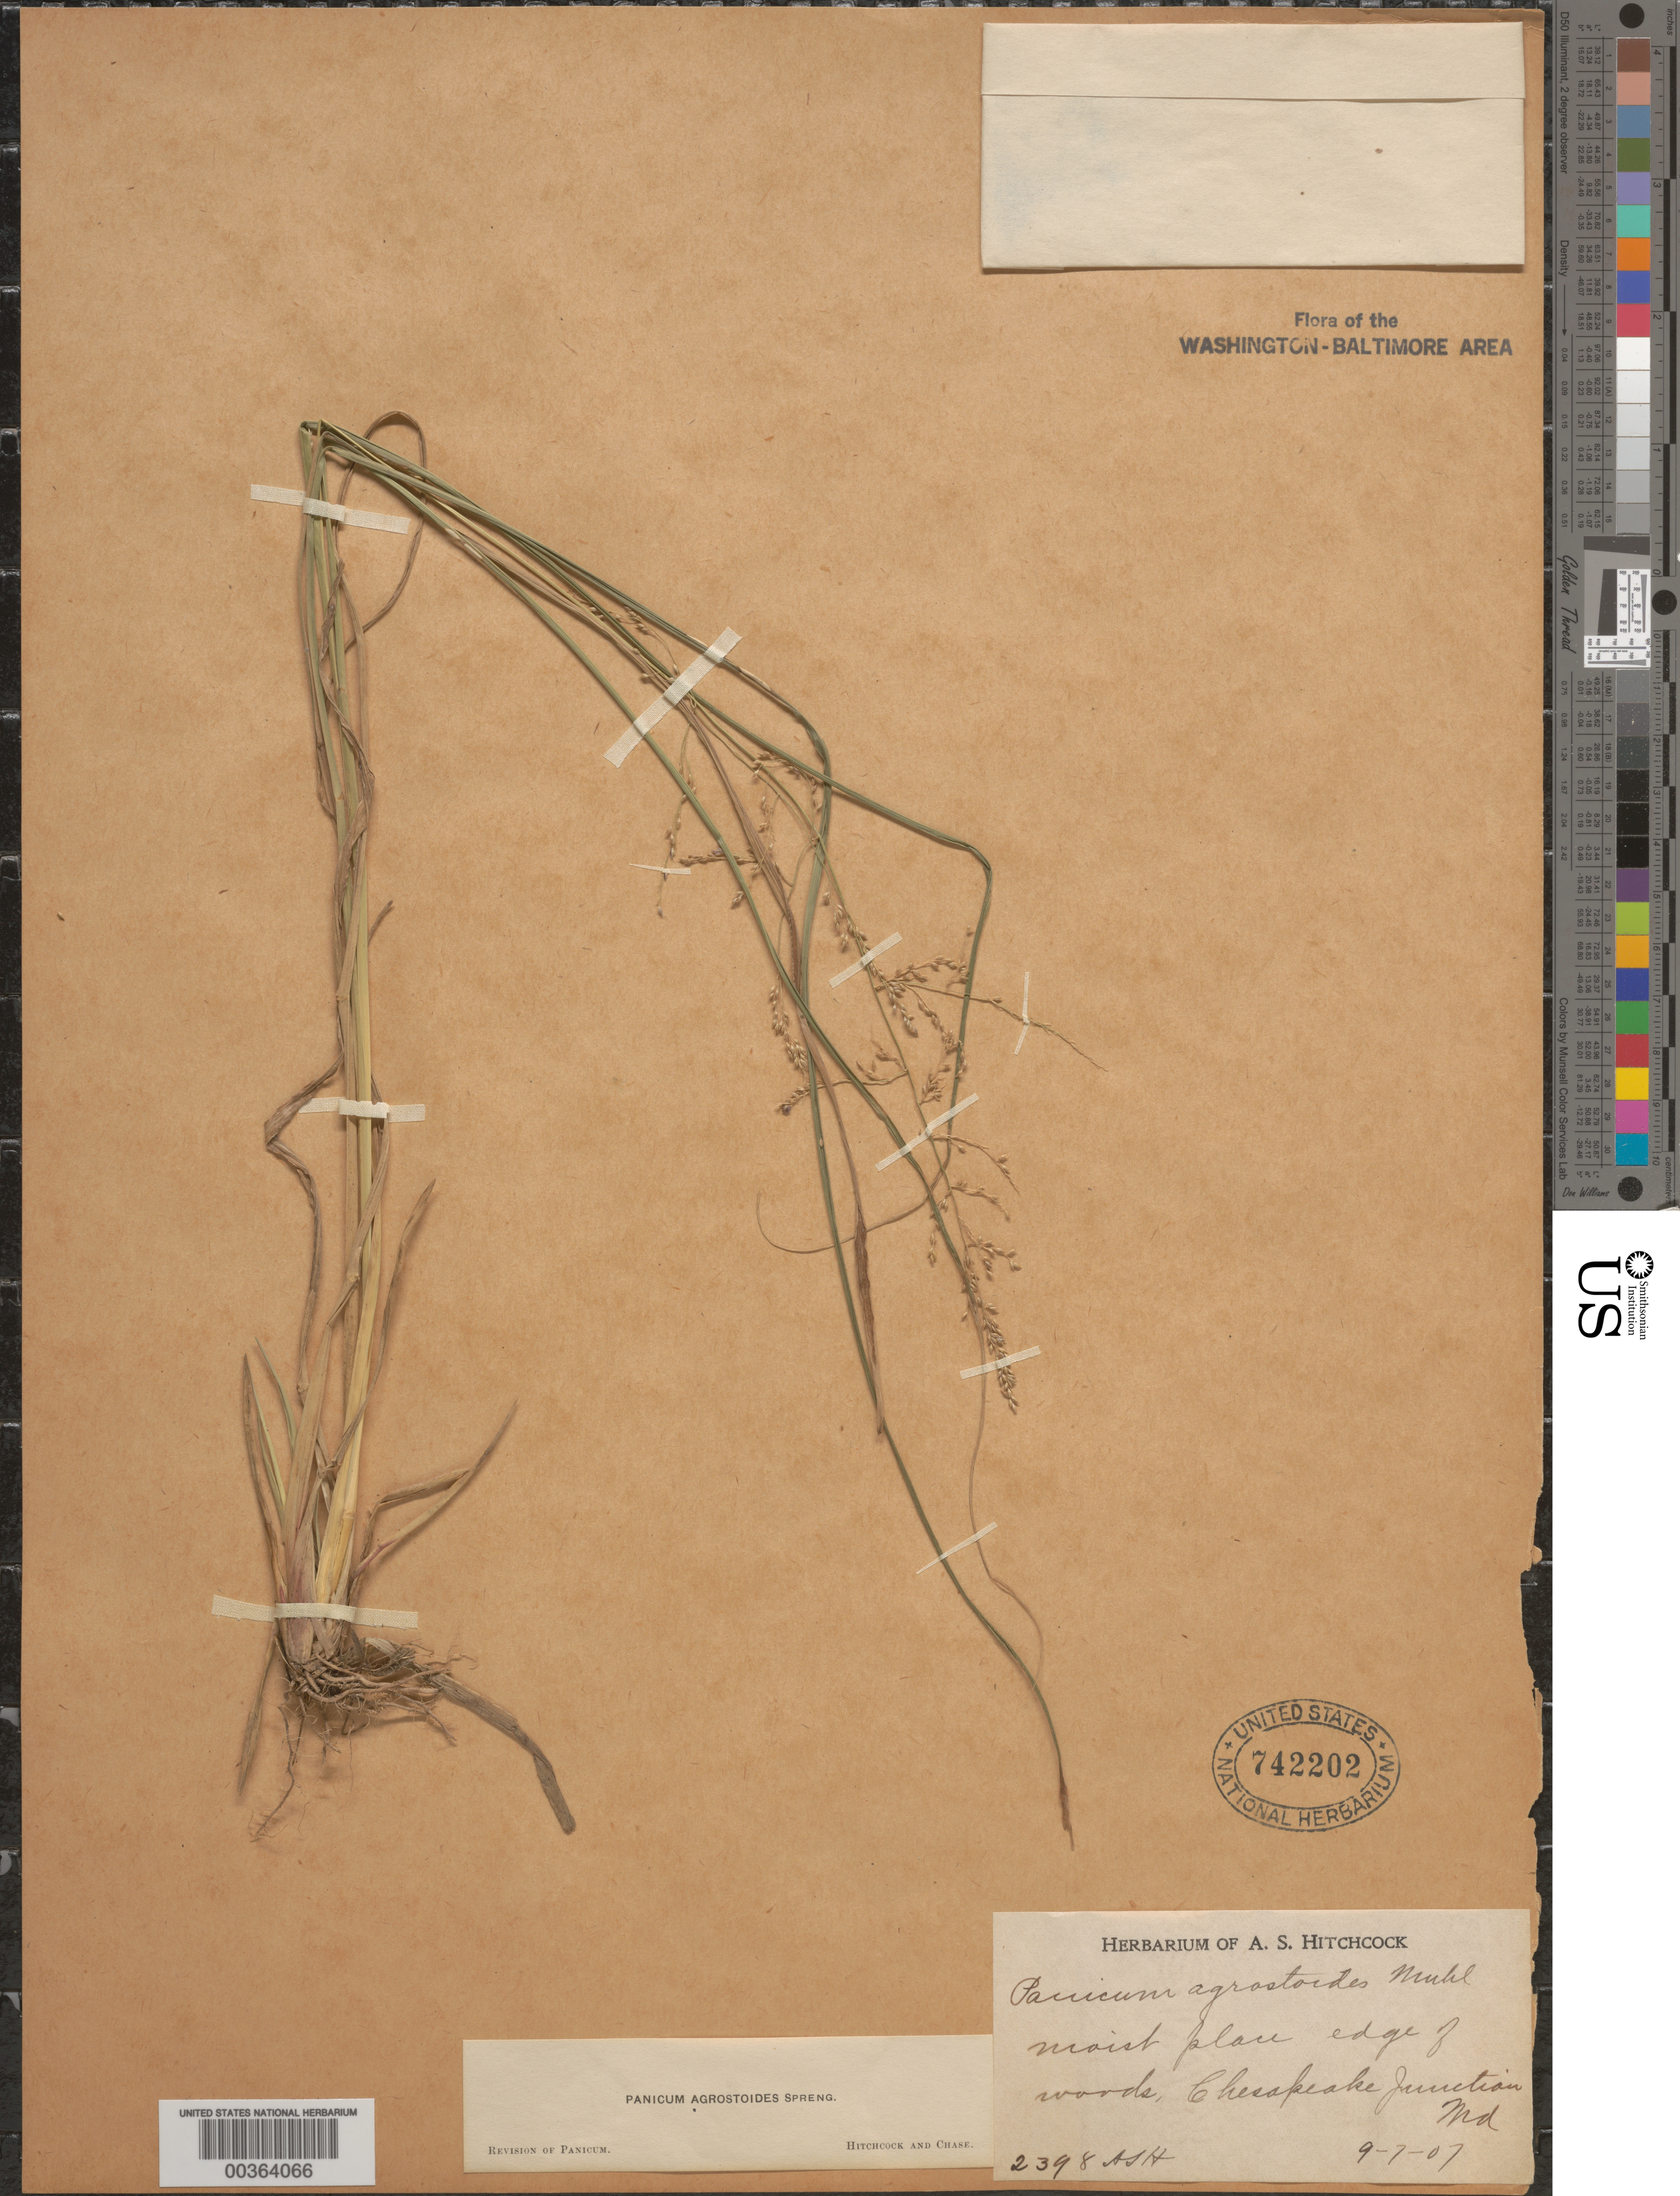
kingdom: Plantae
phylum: Tracheophyta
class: Liliopsida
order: Poales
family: Poaceae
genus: Coleataenia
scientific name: Coleataenia rigidula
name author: (Bosc ex Nees) LeBlond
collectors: A. S. Hitchcock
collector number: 2398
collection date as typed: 09 Jul 1907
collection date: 1907-07-09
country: United States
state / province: Maryland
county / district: Prince George's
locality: Chesapeake Junction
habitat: Moist place edge of woods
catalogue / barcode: US 742202